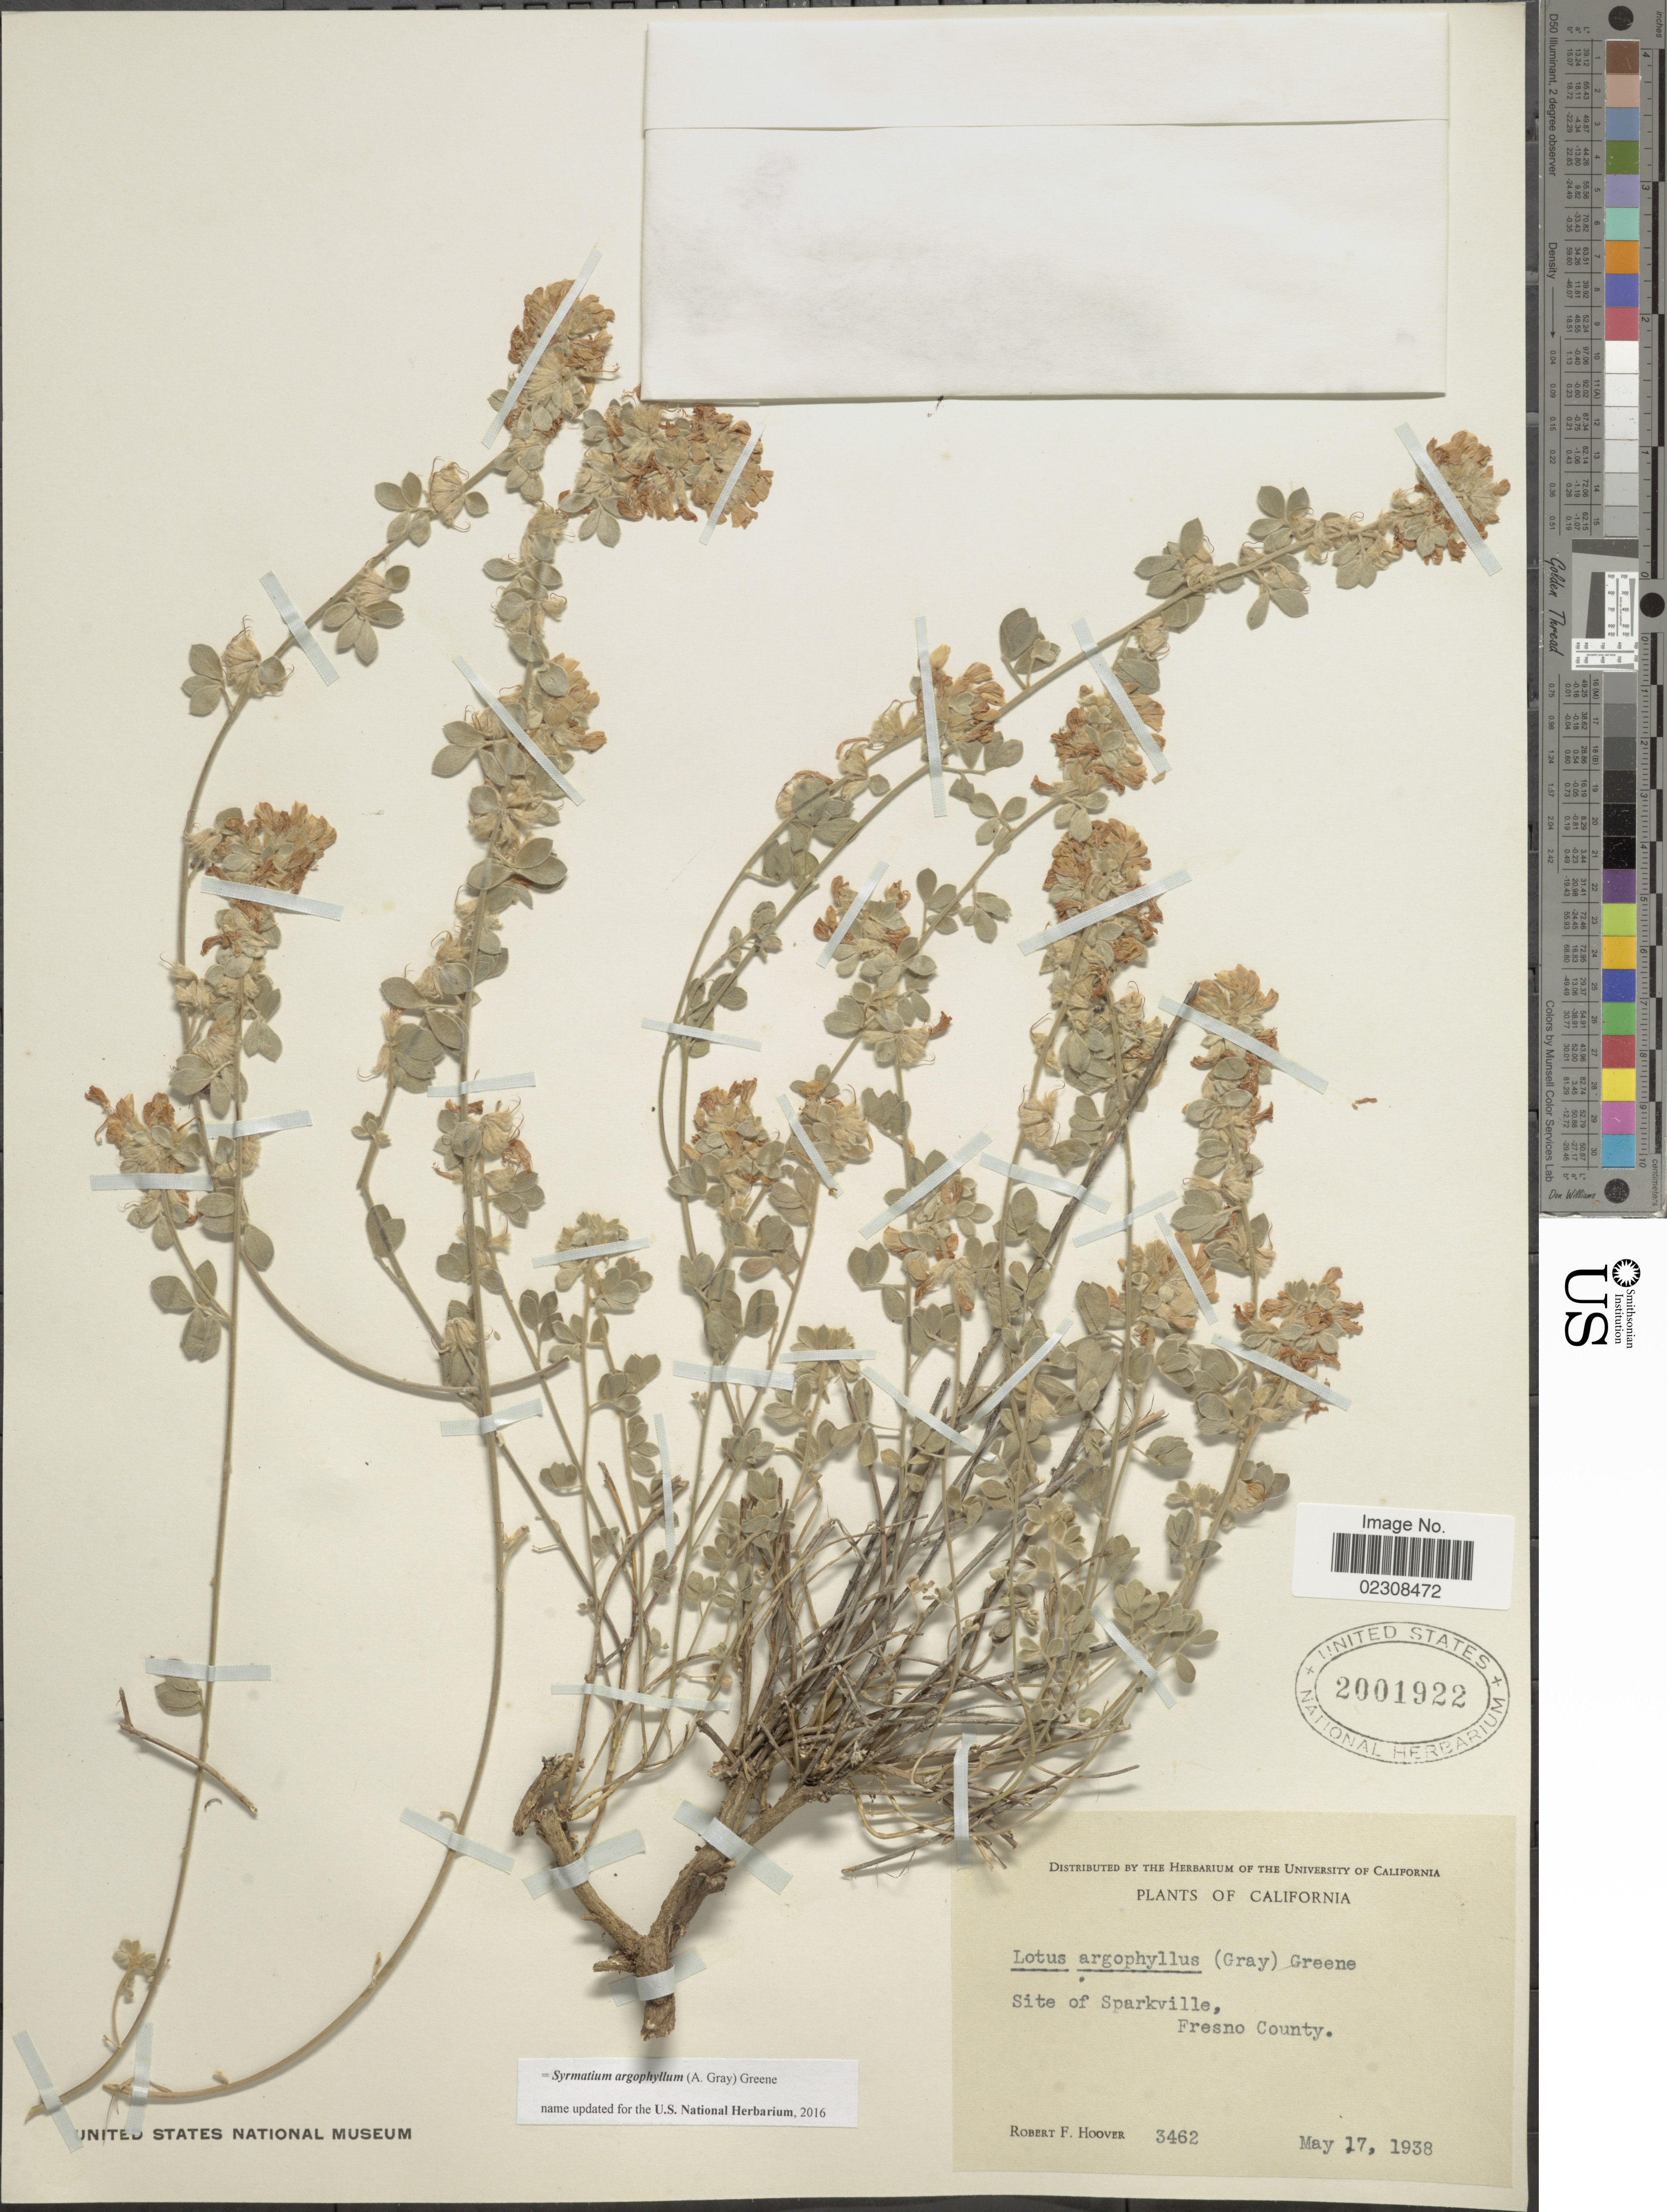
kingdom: Plantae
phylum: Tracheophyta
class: Magnoliopsida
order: Fabales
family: Fabaceae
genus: Syrmatium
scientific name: Syrmatium argophyllum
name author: (A. Gray) Greene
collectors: R. F. Hoover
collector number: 3462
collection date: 1938-05-17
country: United States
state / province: California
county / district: Fresno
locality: Site of Sparkville, Fresno County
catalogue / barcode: US 2001922